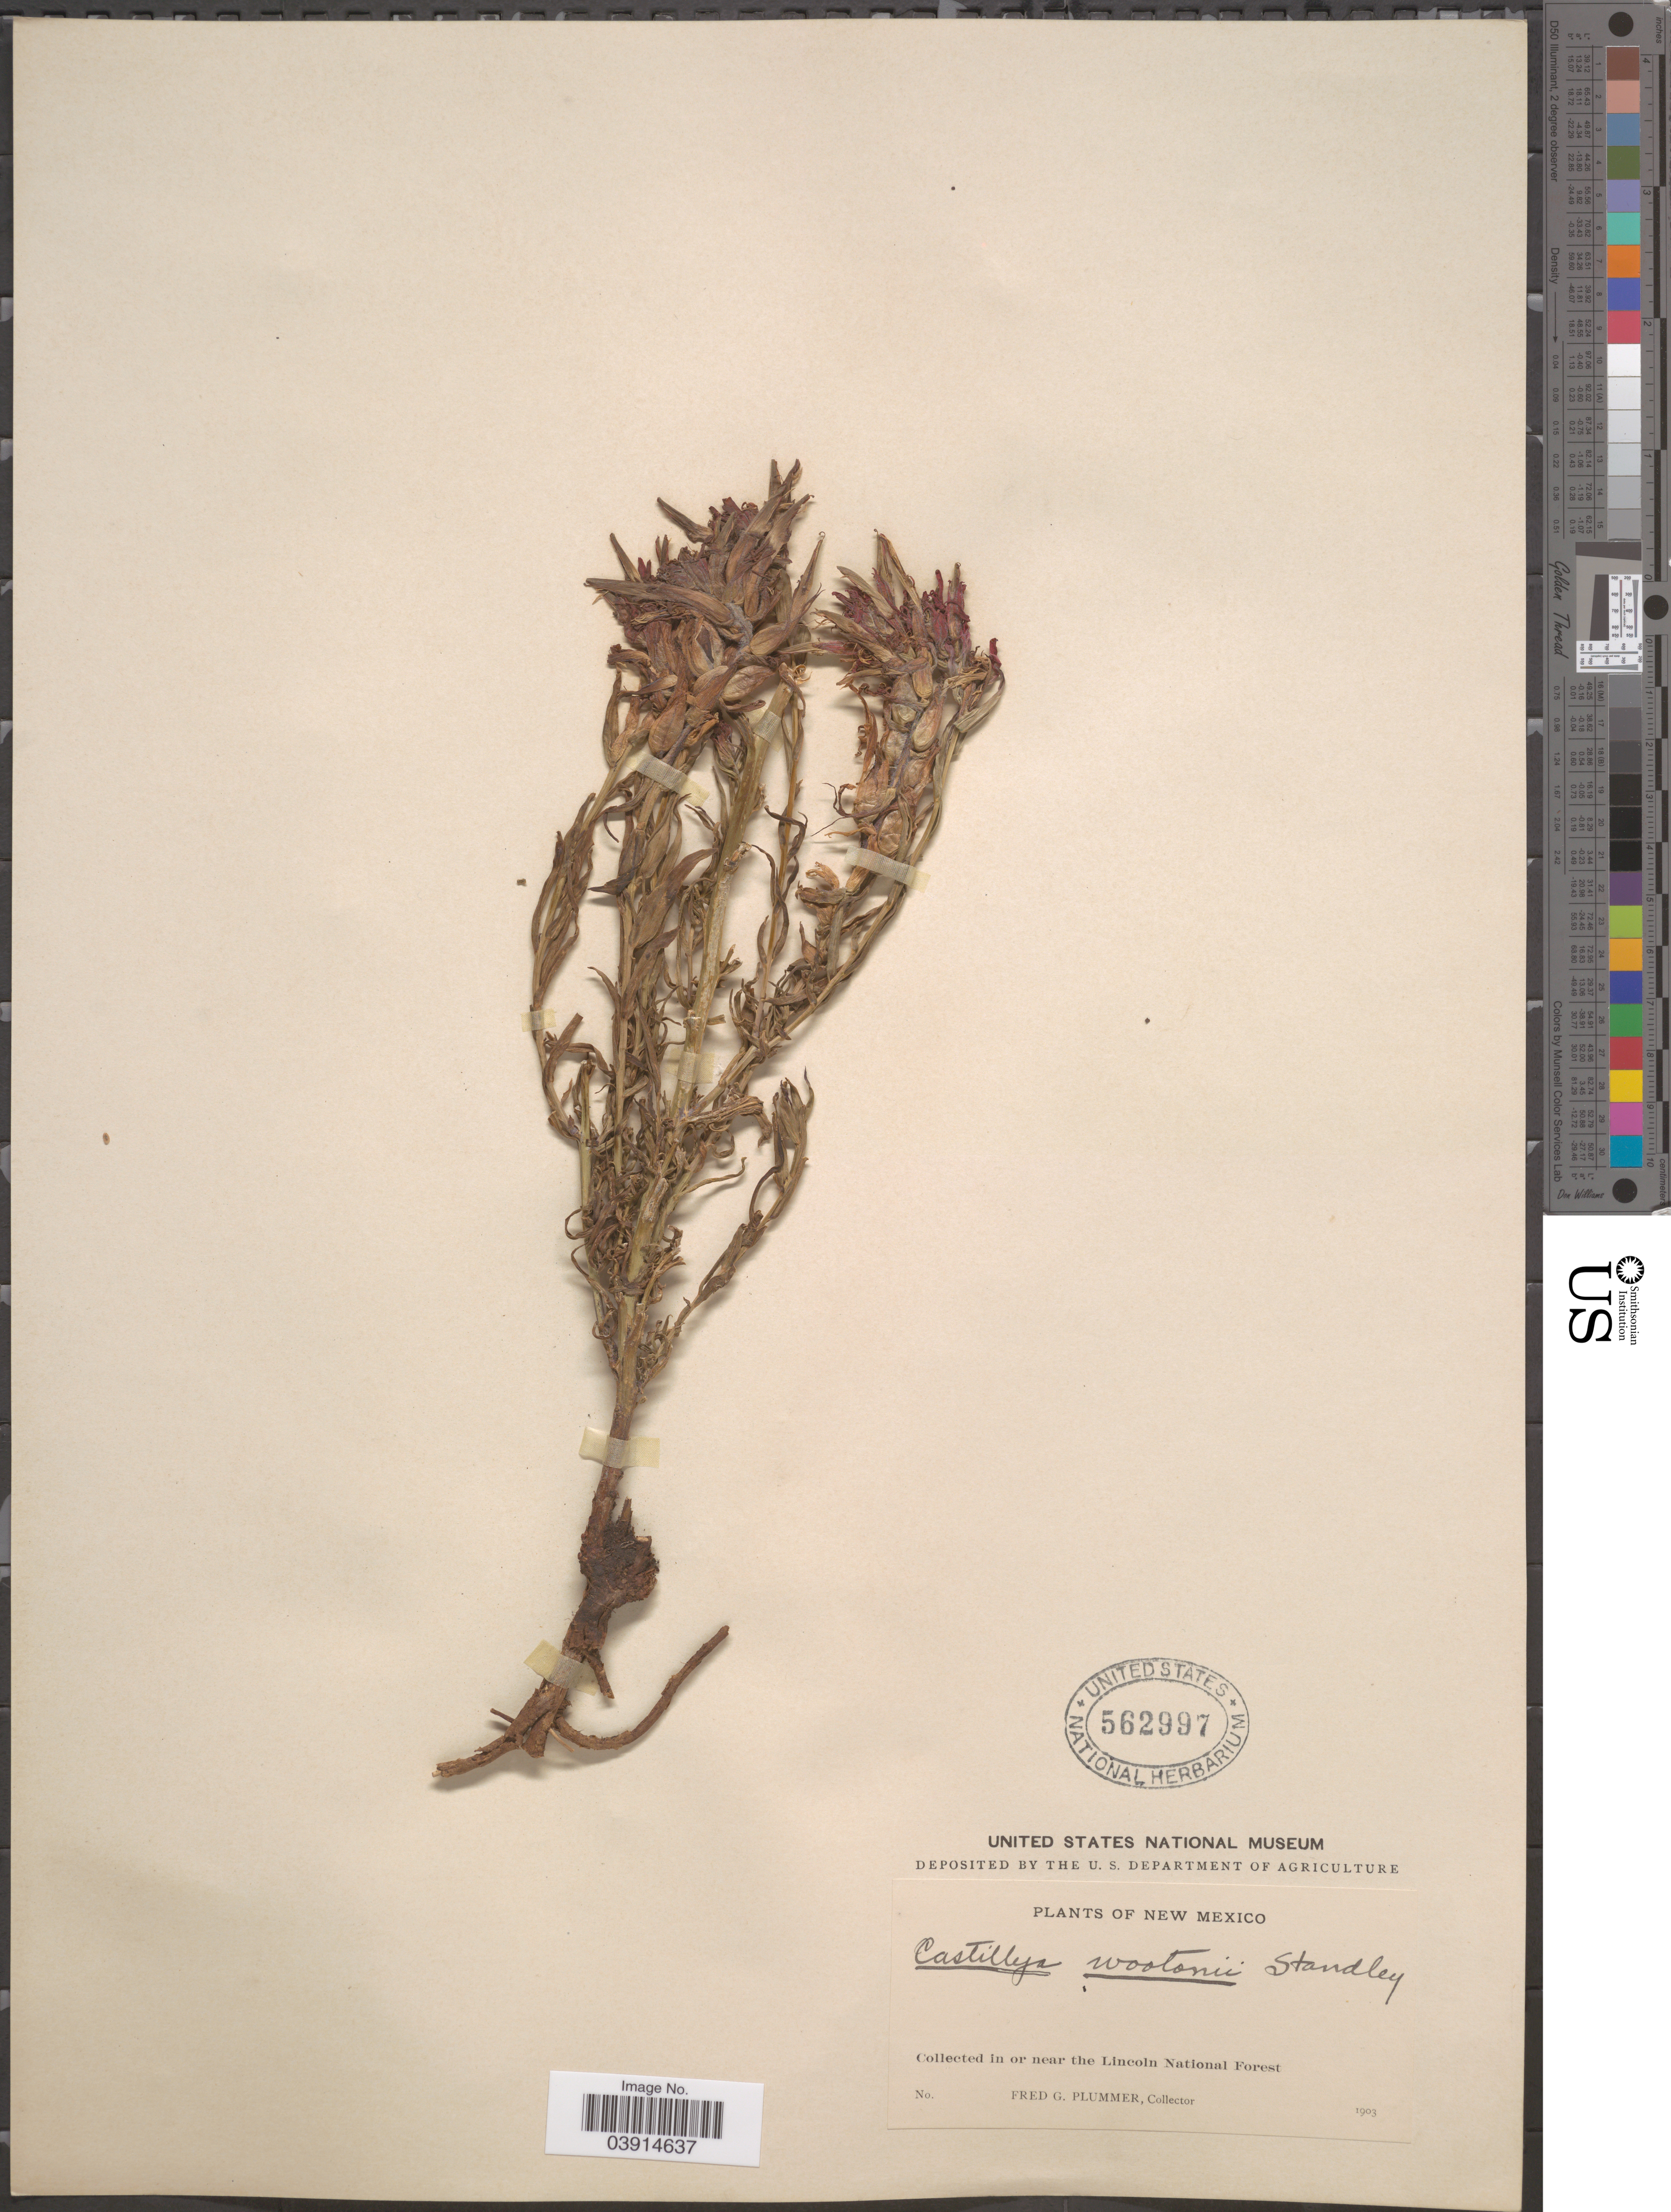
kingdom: Plantae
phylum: Tracheophyta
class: Magnoliopsida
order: Lamiales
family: Orobanchaceae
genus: Castilleja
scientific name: Castilleja wootonii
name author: Standl.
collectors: F. Plummer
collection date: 1903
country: United States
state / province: New Mexico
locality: In or near the Lincoln National Forest.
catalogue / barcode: US 562997